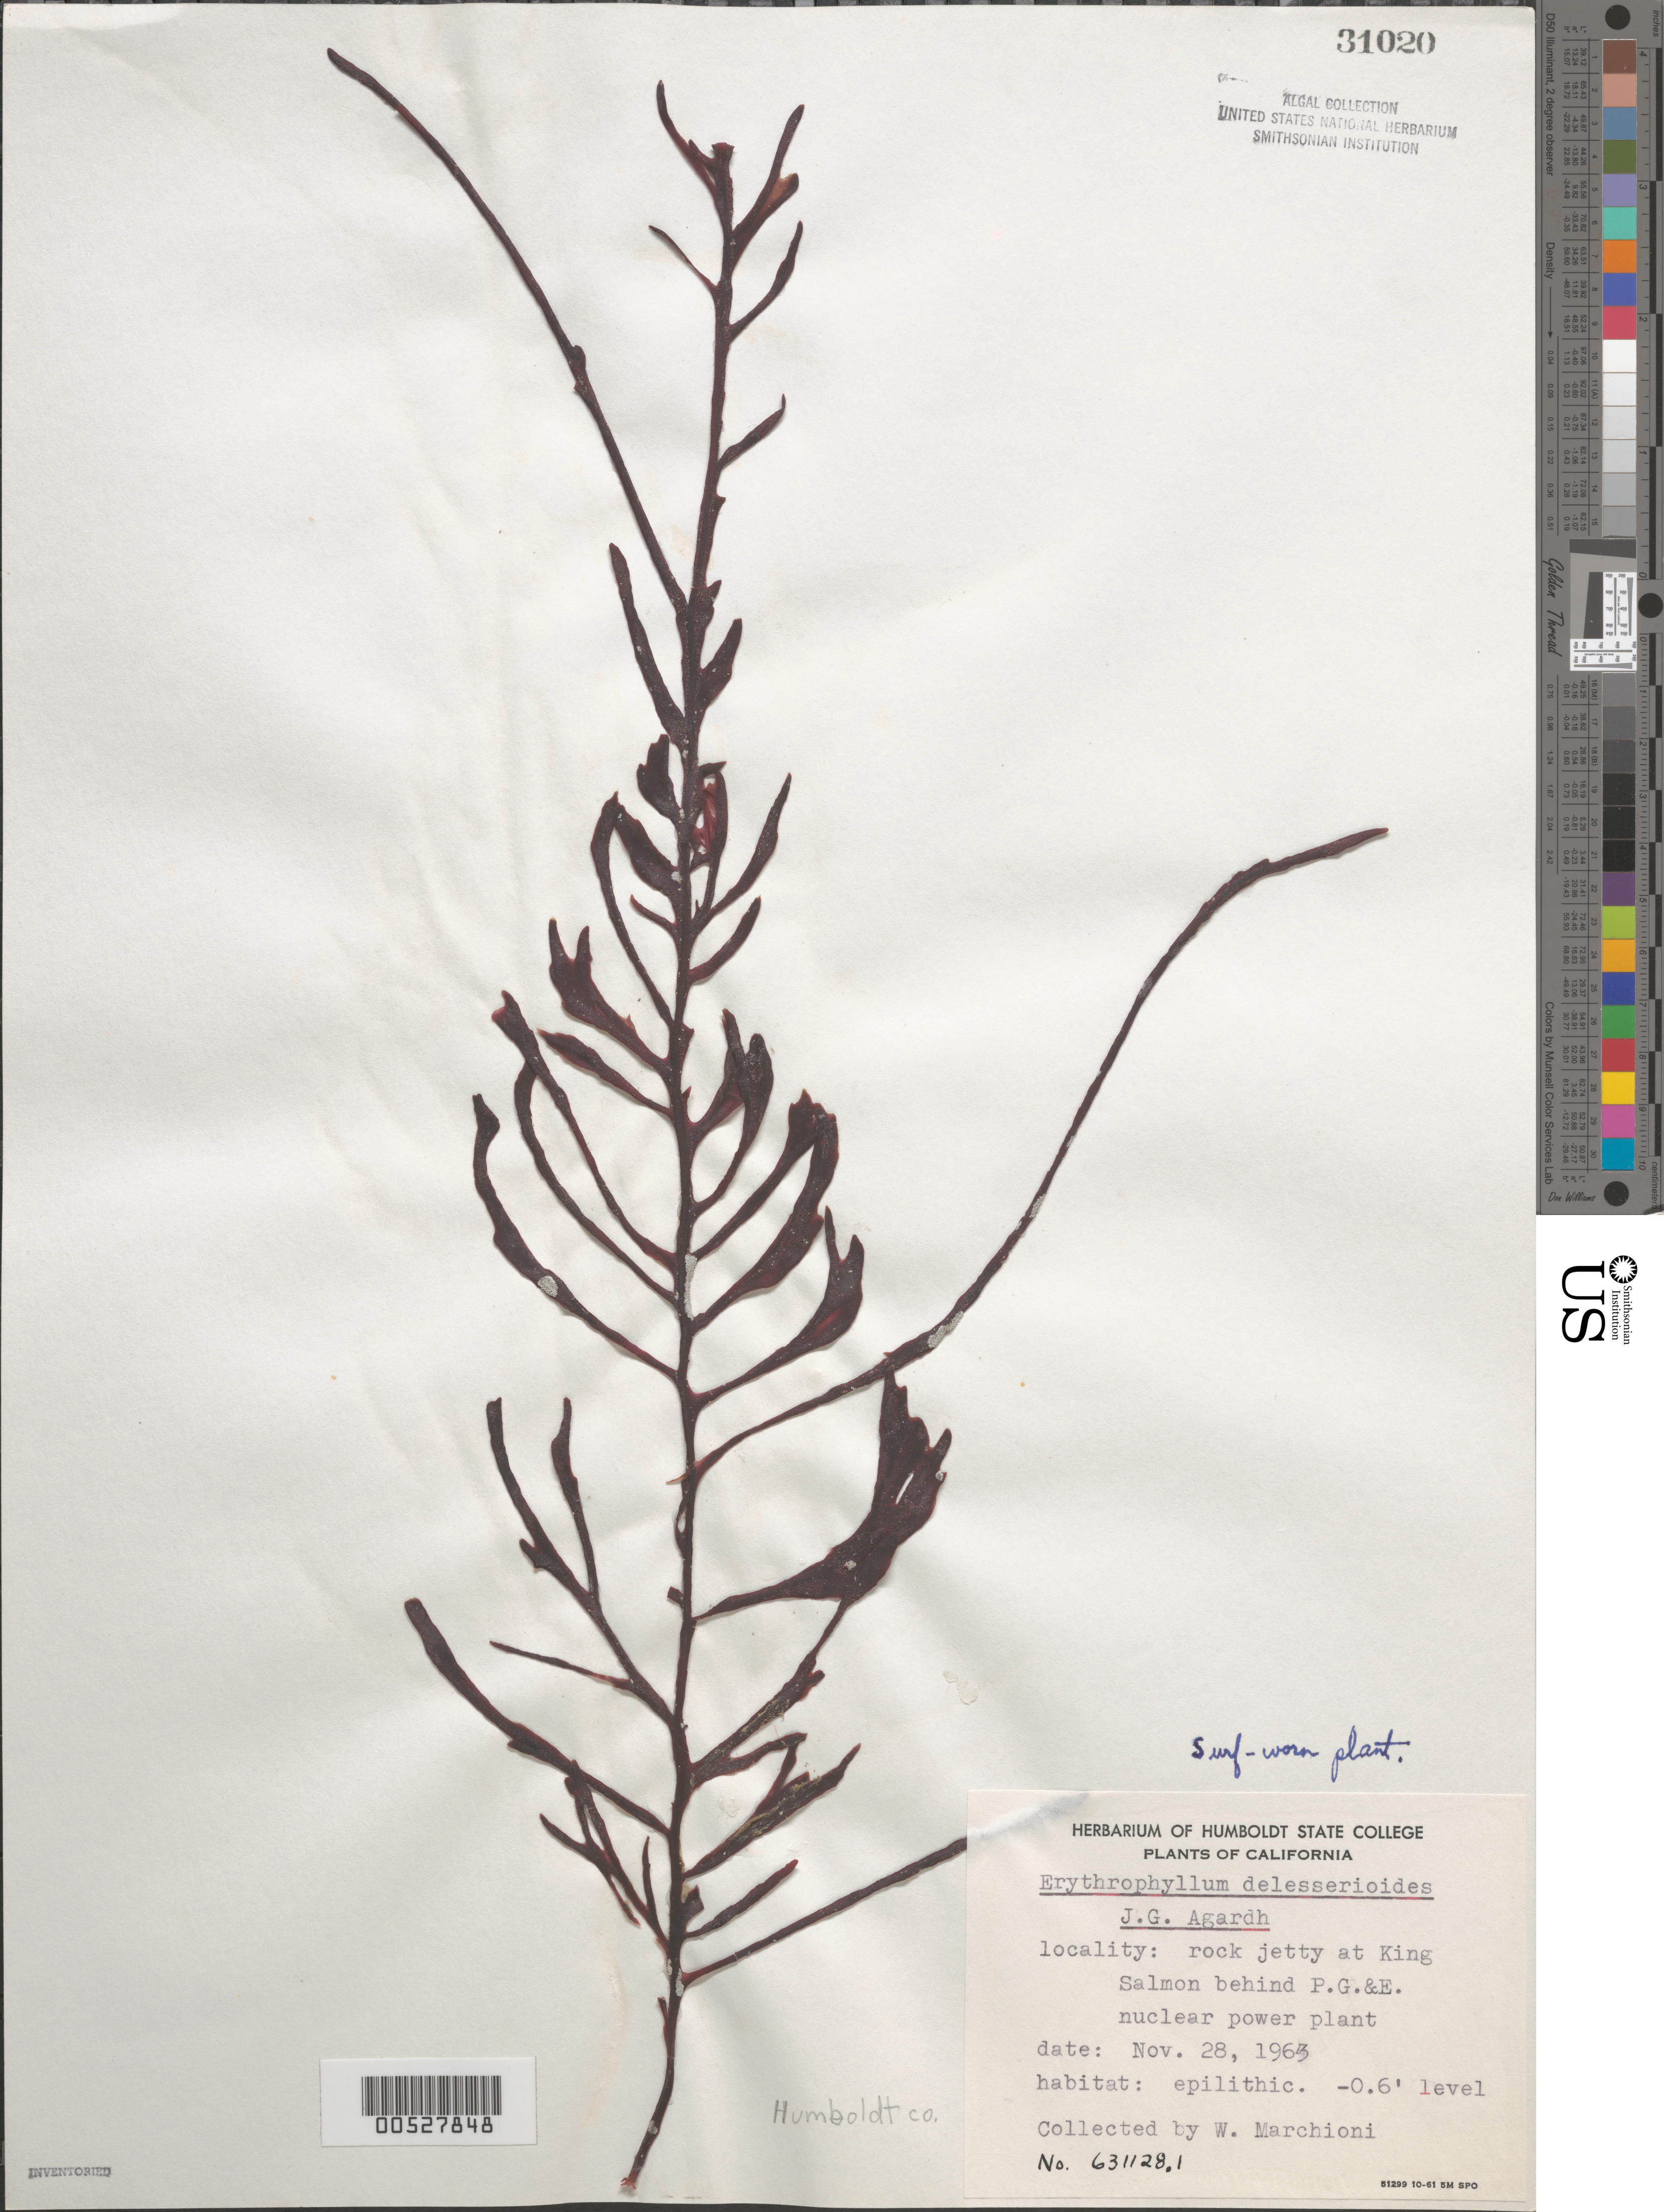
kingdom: Plantae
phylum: Rhodophyta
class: Florideophyceae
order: Gigartinales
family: Kallymeniaceae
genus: Erythrophyllum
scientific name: Erythrophyllum delesserioides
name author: J. Agardh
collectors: W. Marchioni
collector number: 631128.1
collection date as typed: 28 Nov 1963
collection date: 1963-11-28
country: United States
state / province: California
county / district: Humboldt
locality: King Salmon, Humboldt Bay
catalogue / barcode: US 31020